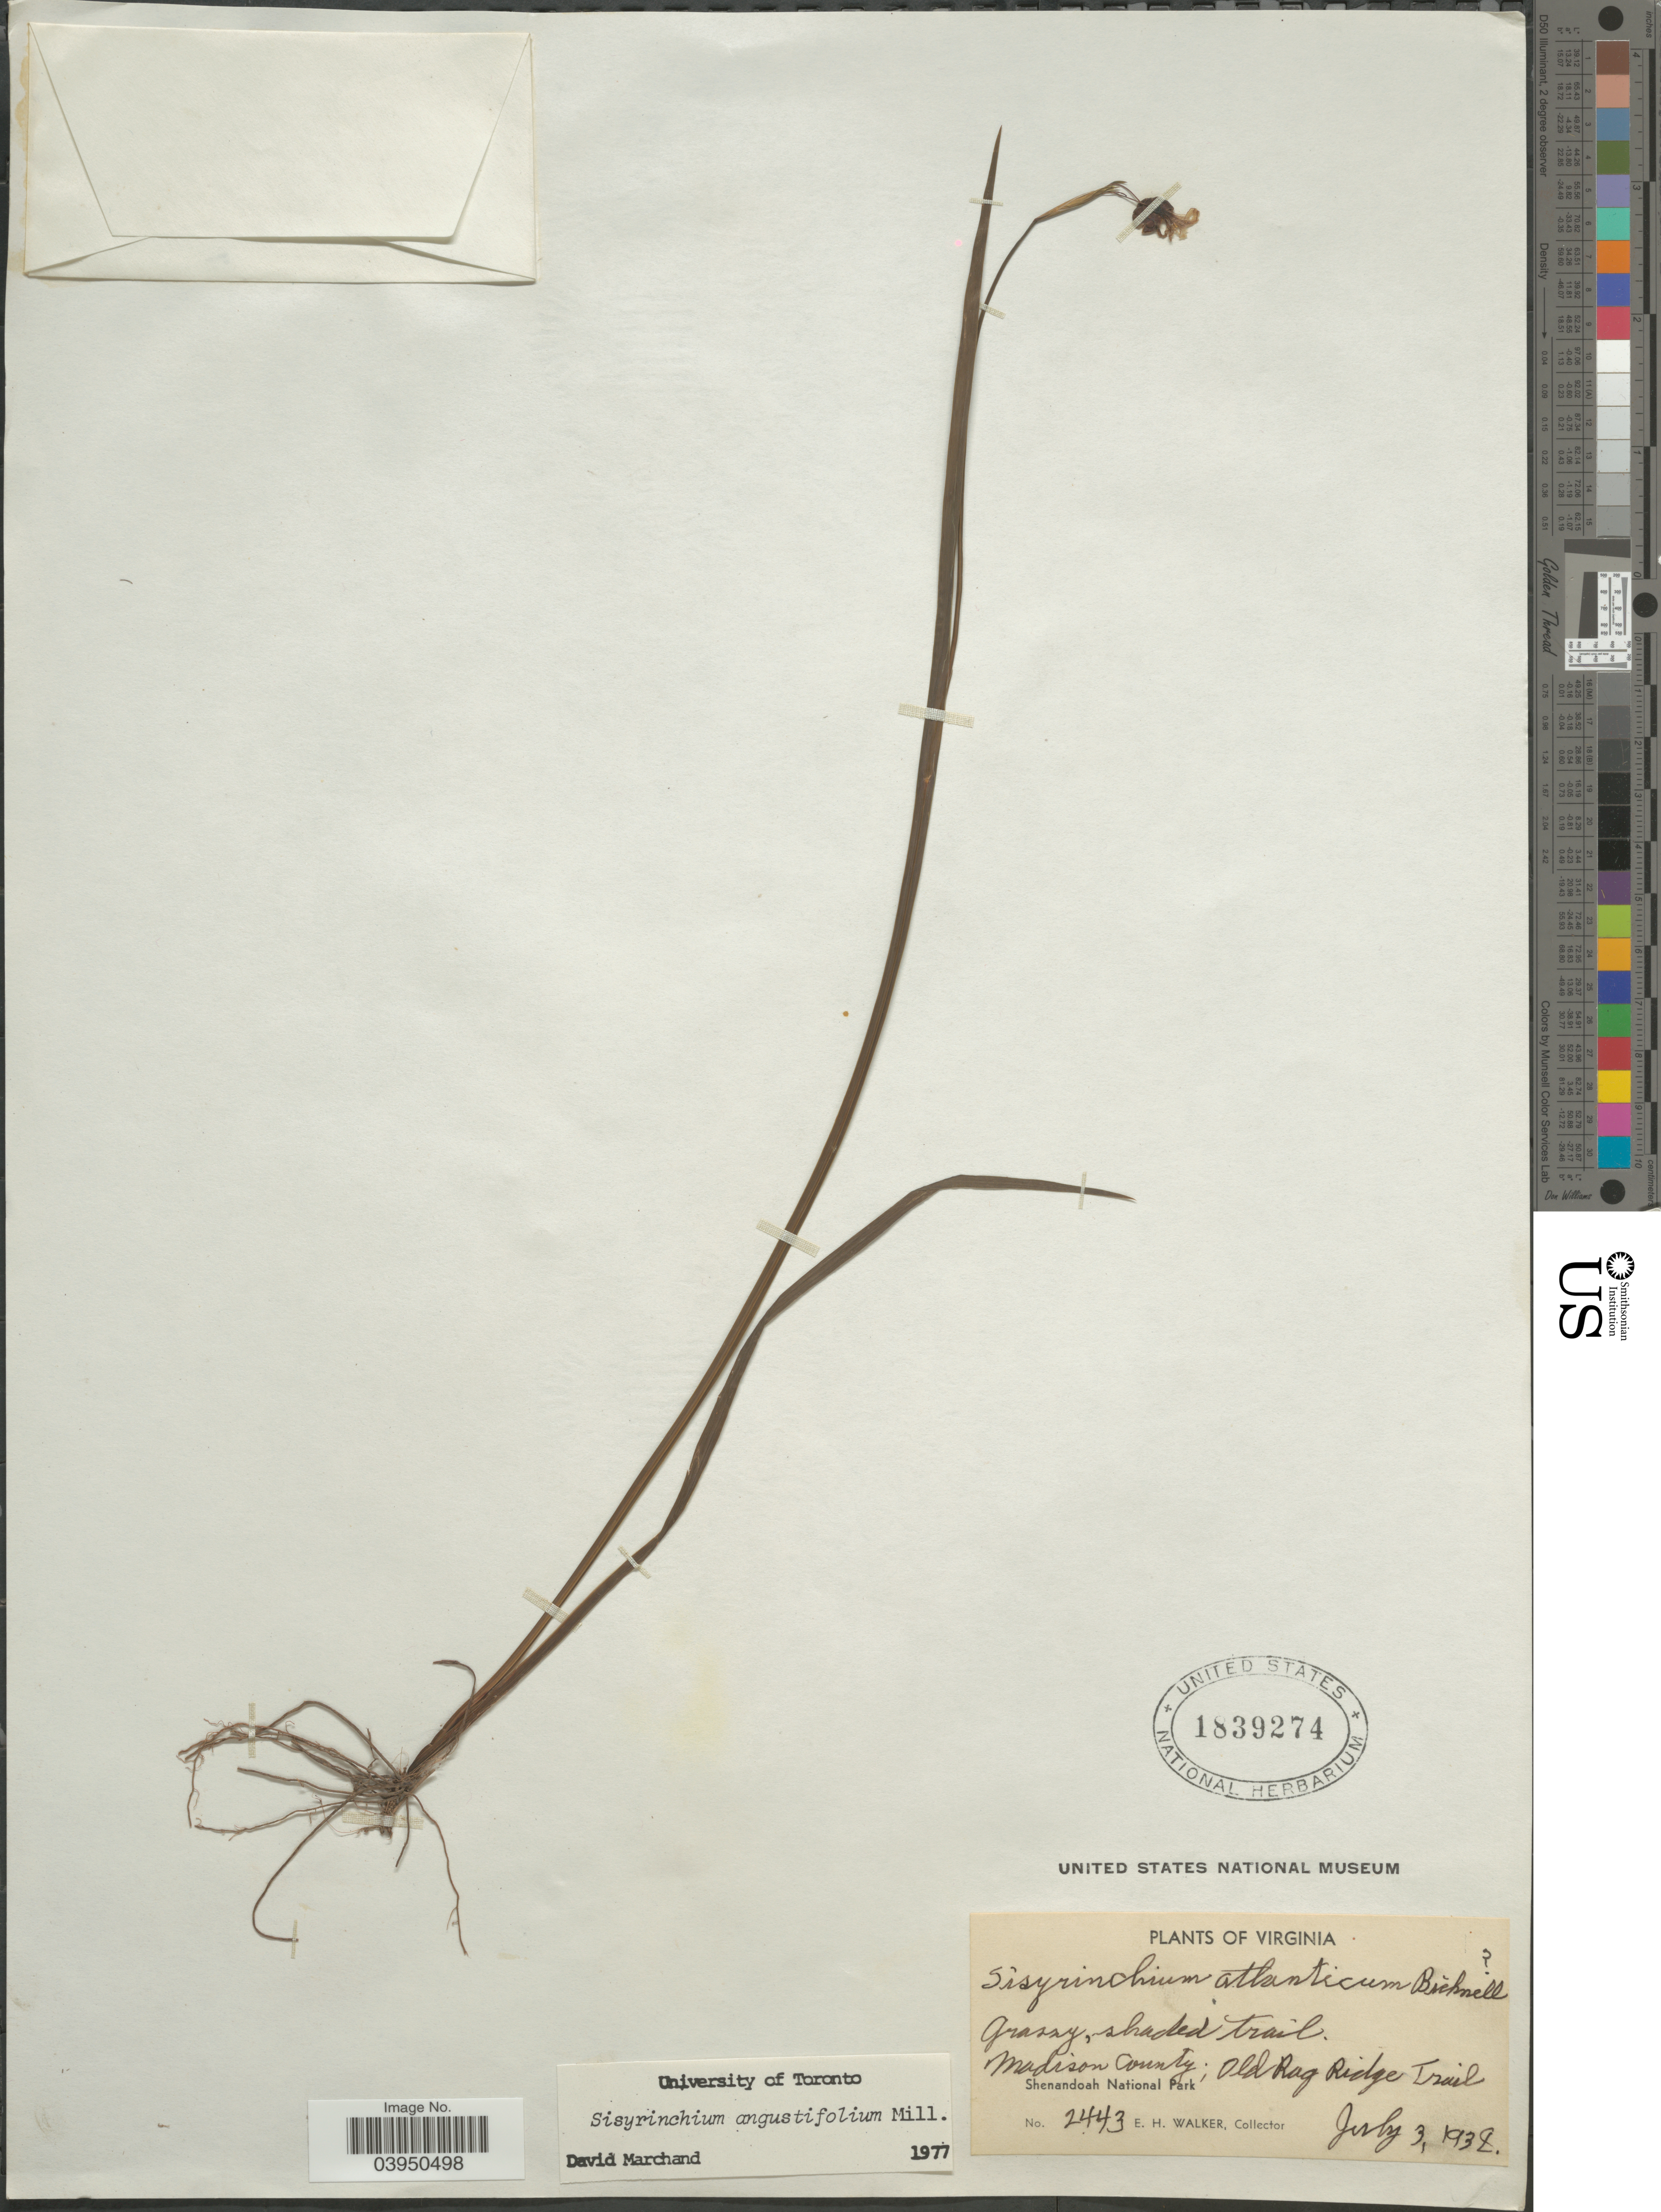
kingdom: Plantae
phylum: Tracheophyta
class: Liliopsida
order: Asparagales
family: Iridaceae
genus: Sisyrinchium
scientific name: Sisyrinchium angustifolium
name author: Mill.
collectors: E. H. Walker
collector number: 2443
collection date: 1938-07-03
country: United States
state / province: Virginia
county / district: Madison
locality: Old Rag Ridge Trail. Shenandoah National Park.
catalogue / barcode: US 1839274